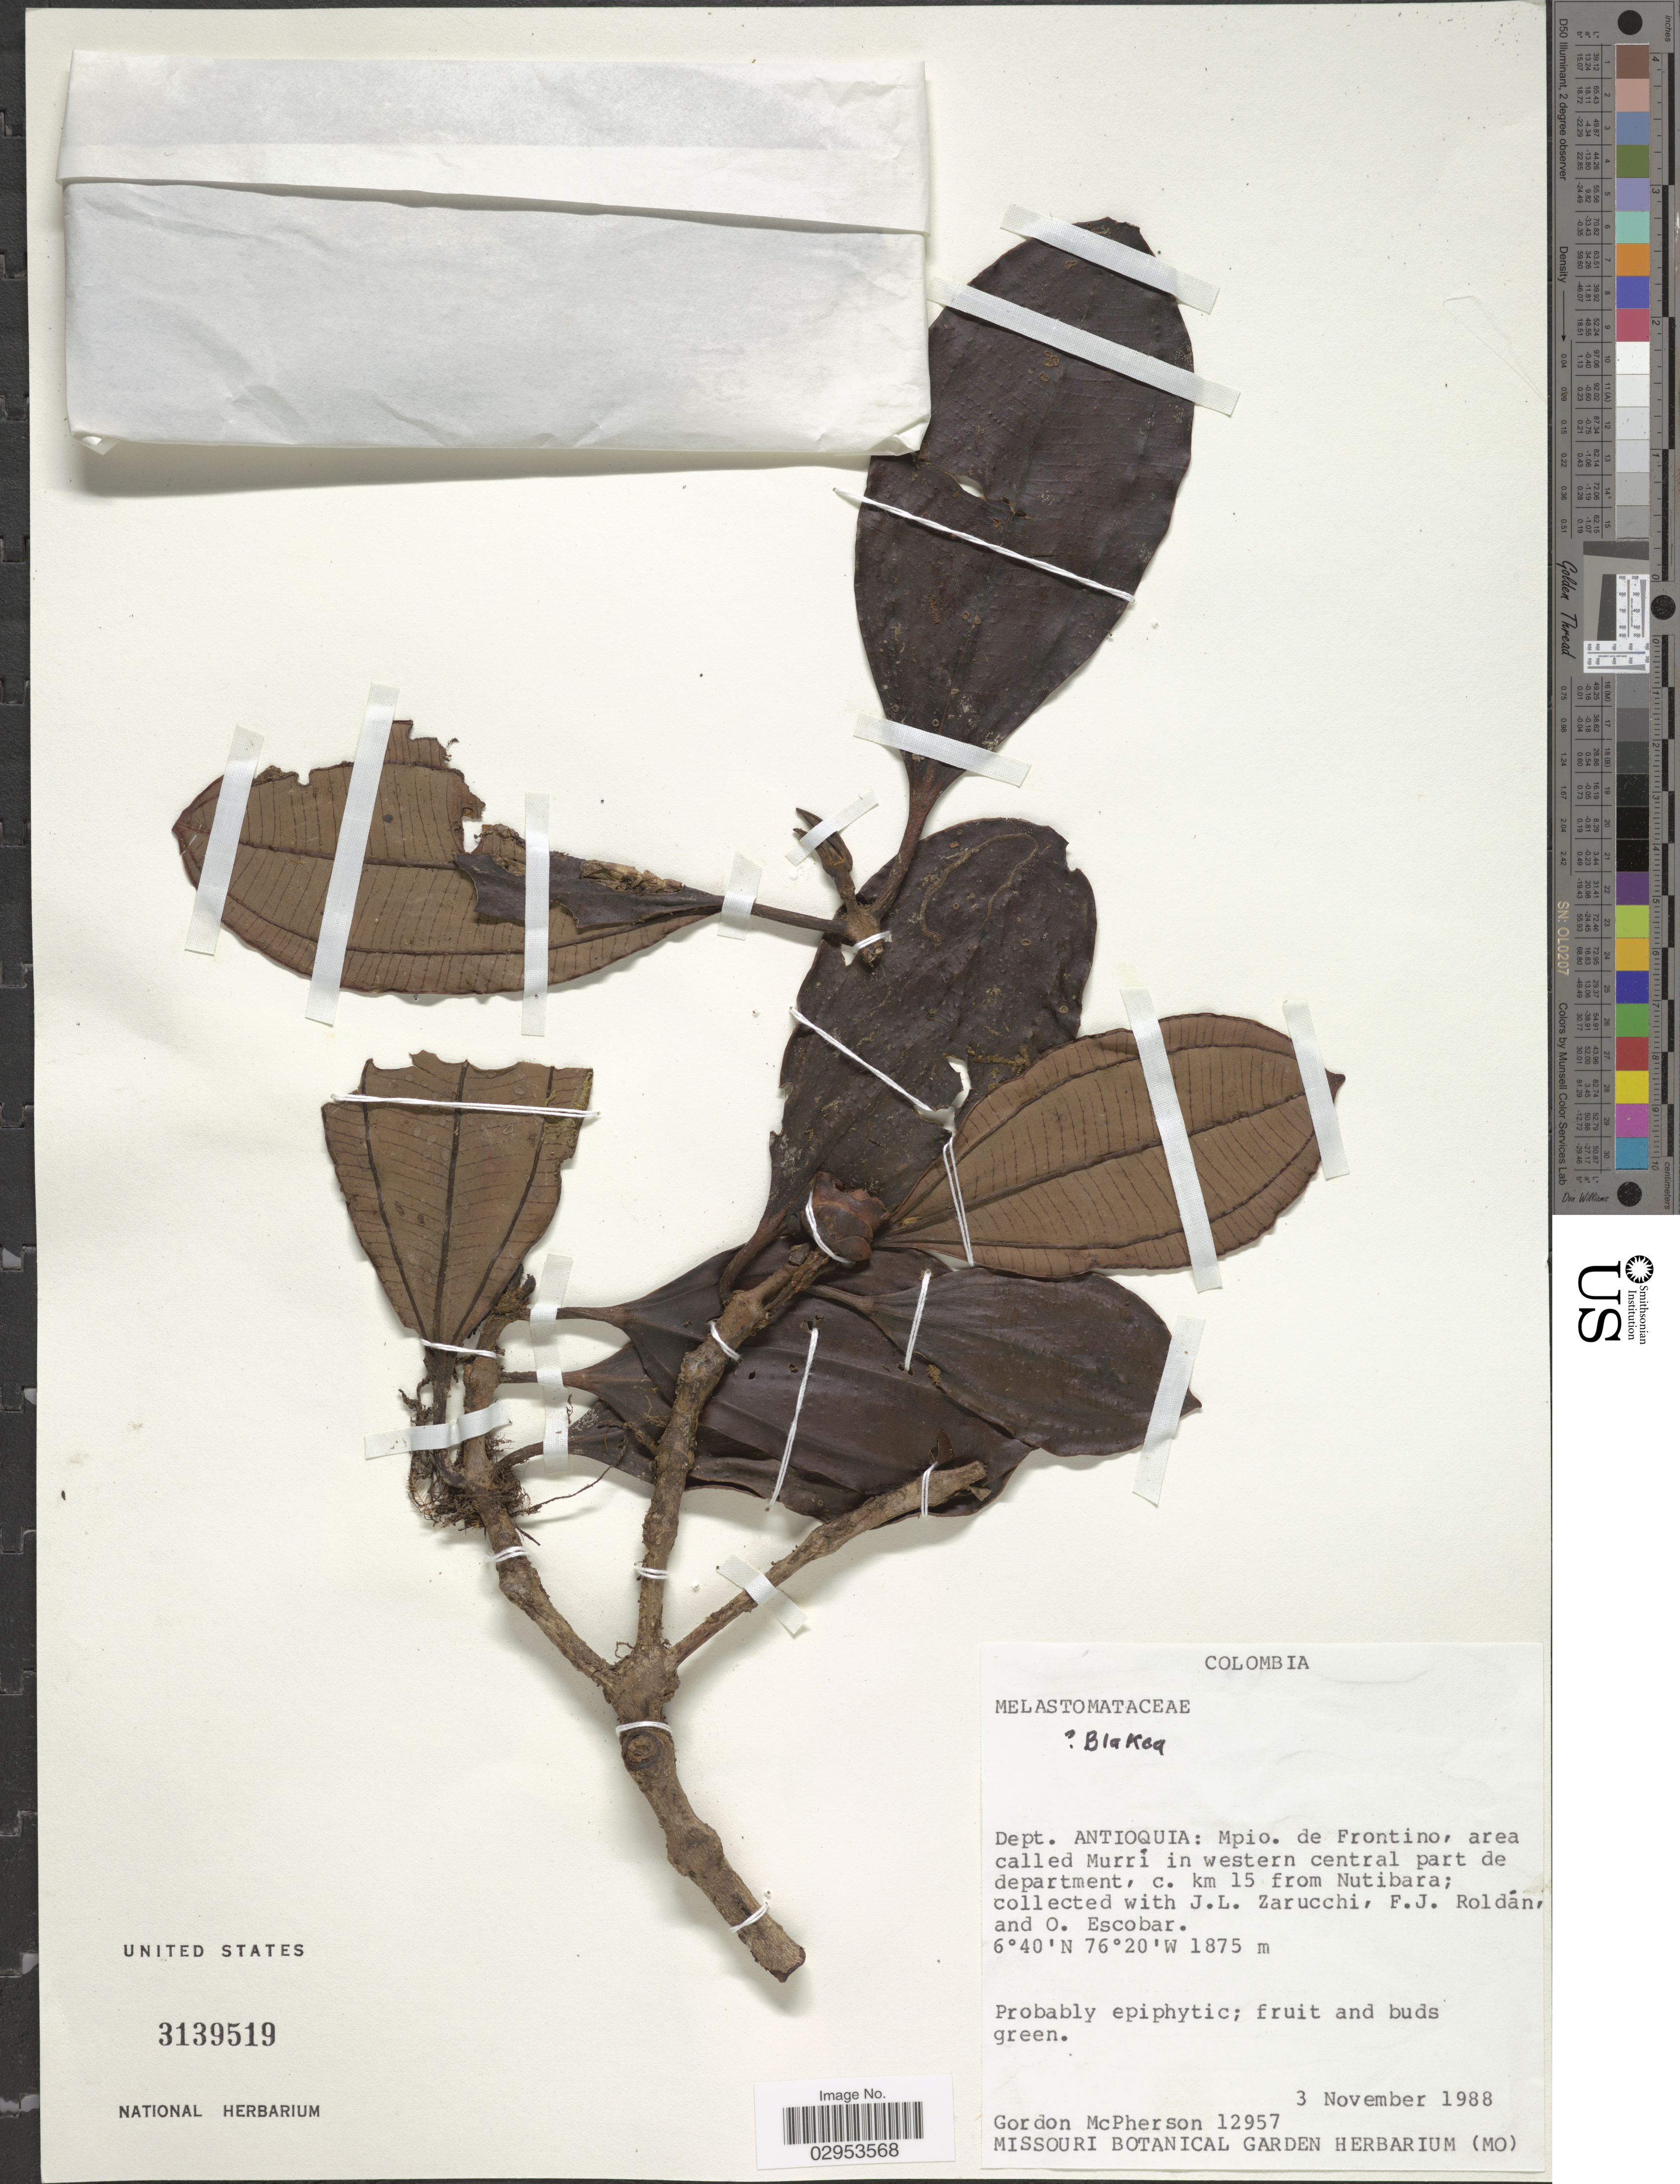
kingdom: Plantae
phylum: Tracheophyta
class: Magnoliopsida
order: Myrtales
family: Melastomataceae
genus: Blakea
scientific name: Blakea sp.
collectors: G. McPherson, J. L. Zarucchi, F. J. Roldán & O. Escobar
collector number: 12957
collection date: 1988-11-03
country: Colombia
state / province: Antioquia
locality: Dept. Antioquia: Mpio. de Frontino, area called Murrí in western central part de department, c. km 15 from Nutibara.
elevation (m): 1875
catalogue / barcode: US 3139519